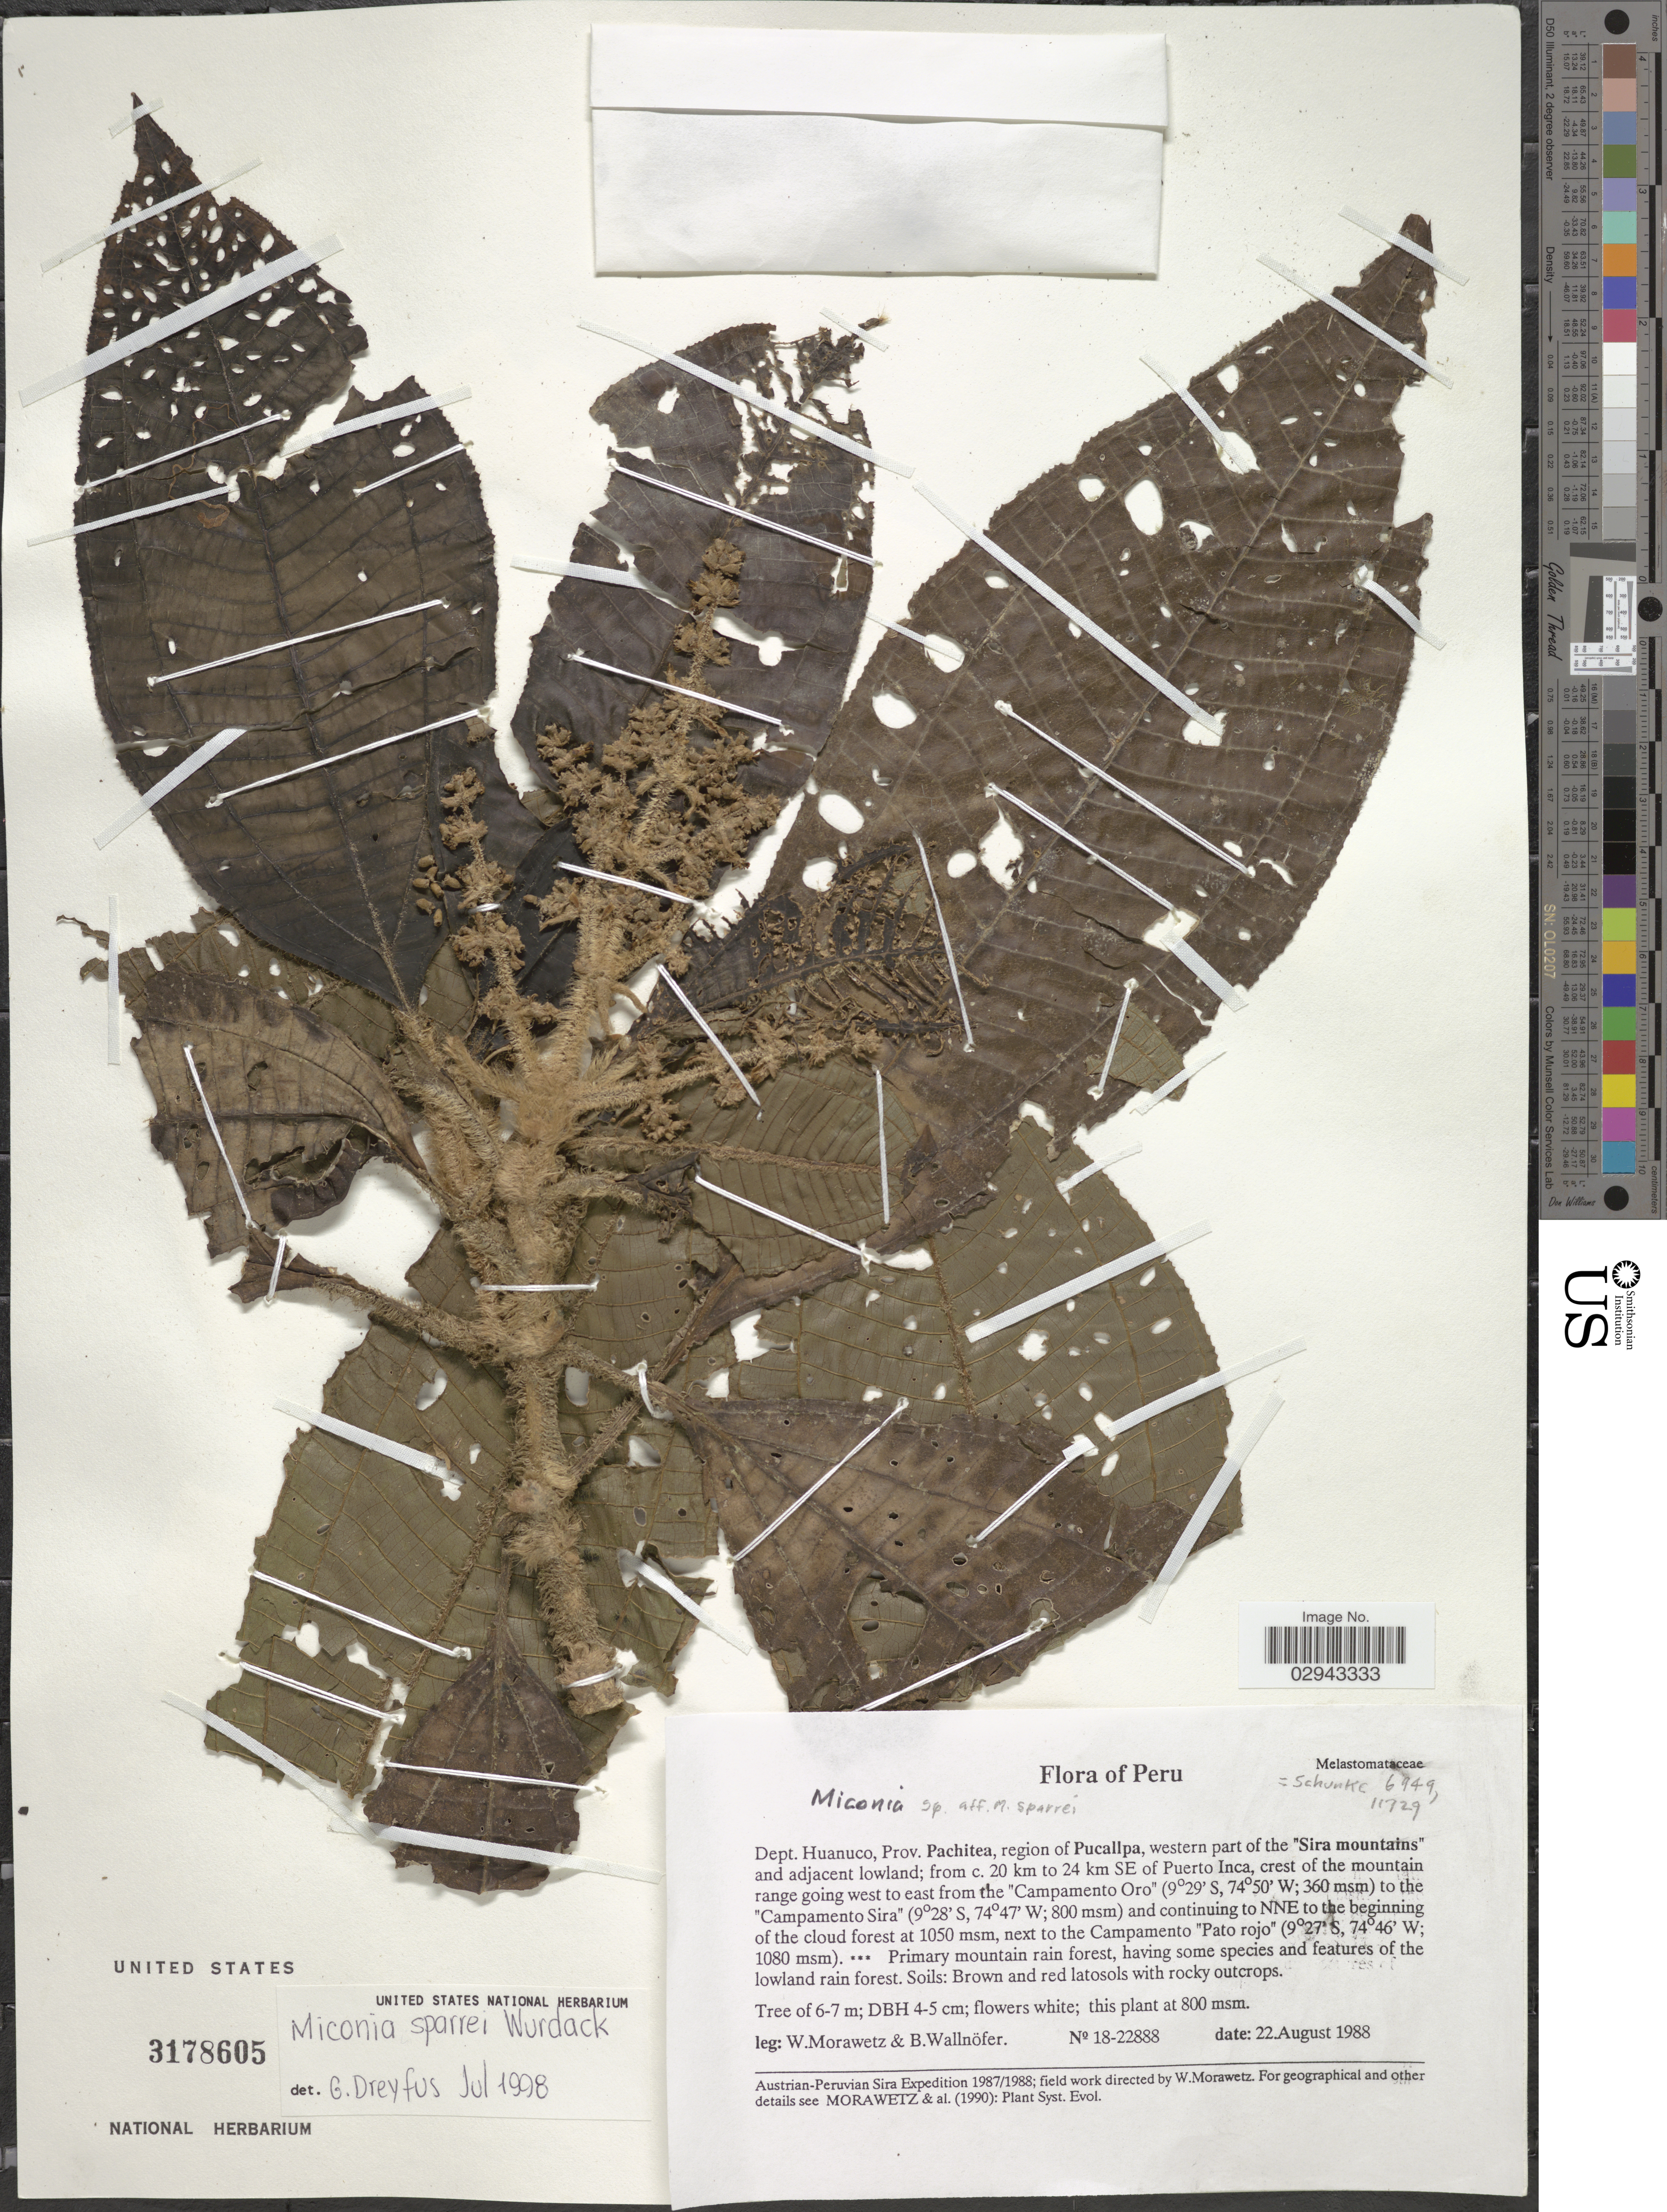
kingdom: Plantae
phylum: Tracheophyta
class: Magnoliopsida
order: Myrtales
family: Melastomataceae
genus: Miconia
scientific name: Miconia sparrei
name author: Wurdack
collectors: W. Morawetz & B. Wallnöfer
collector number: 18-22888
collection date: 1988-08-22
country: Peru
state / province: Huánuco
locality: Dept. Huanuco, Prov. Pachitea, region of Pucallpa, western part of the "Sira mountains" and adjacent lowland; from c. 20 km to 24 km SE of Puerto Inca, crest of the mountain range going west to east from the "Campamento Oro" to the "Campamento Sira" and continuing to NNE to the beginning of the cloud forest, next to the Campamento "Pato rojo".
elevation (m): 800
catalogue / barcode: US 3178605